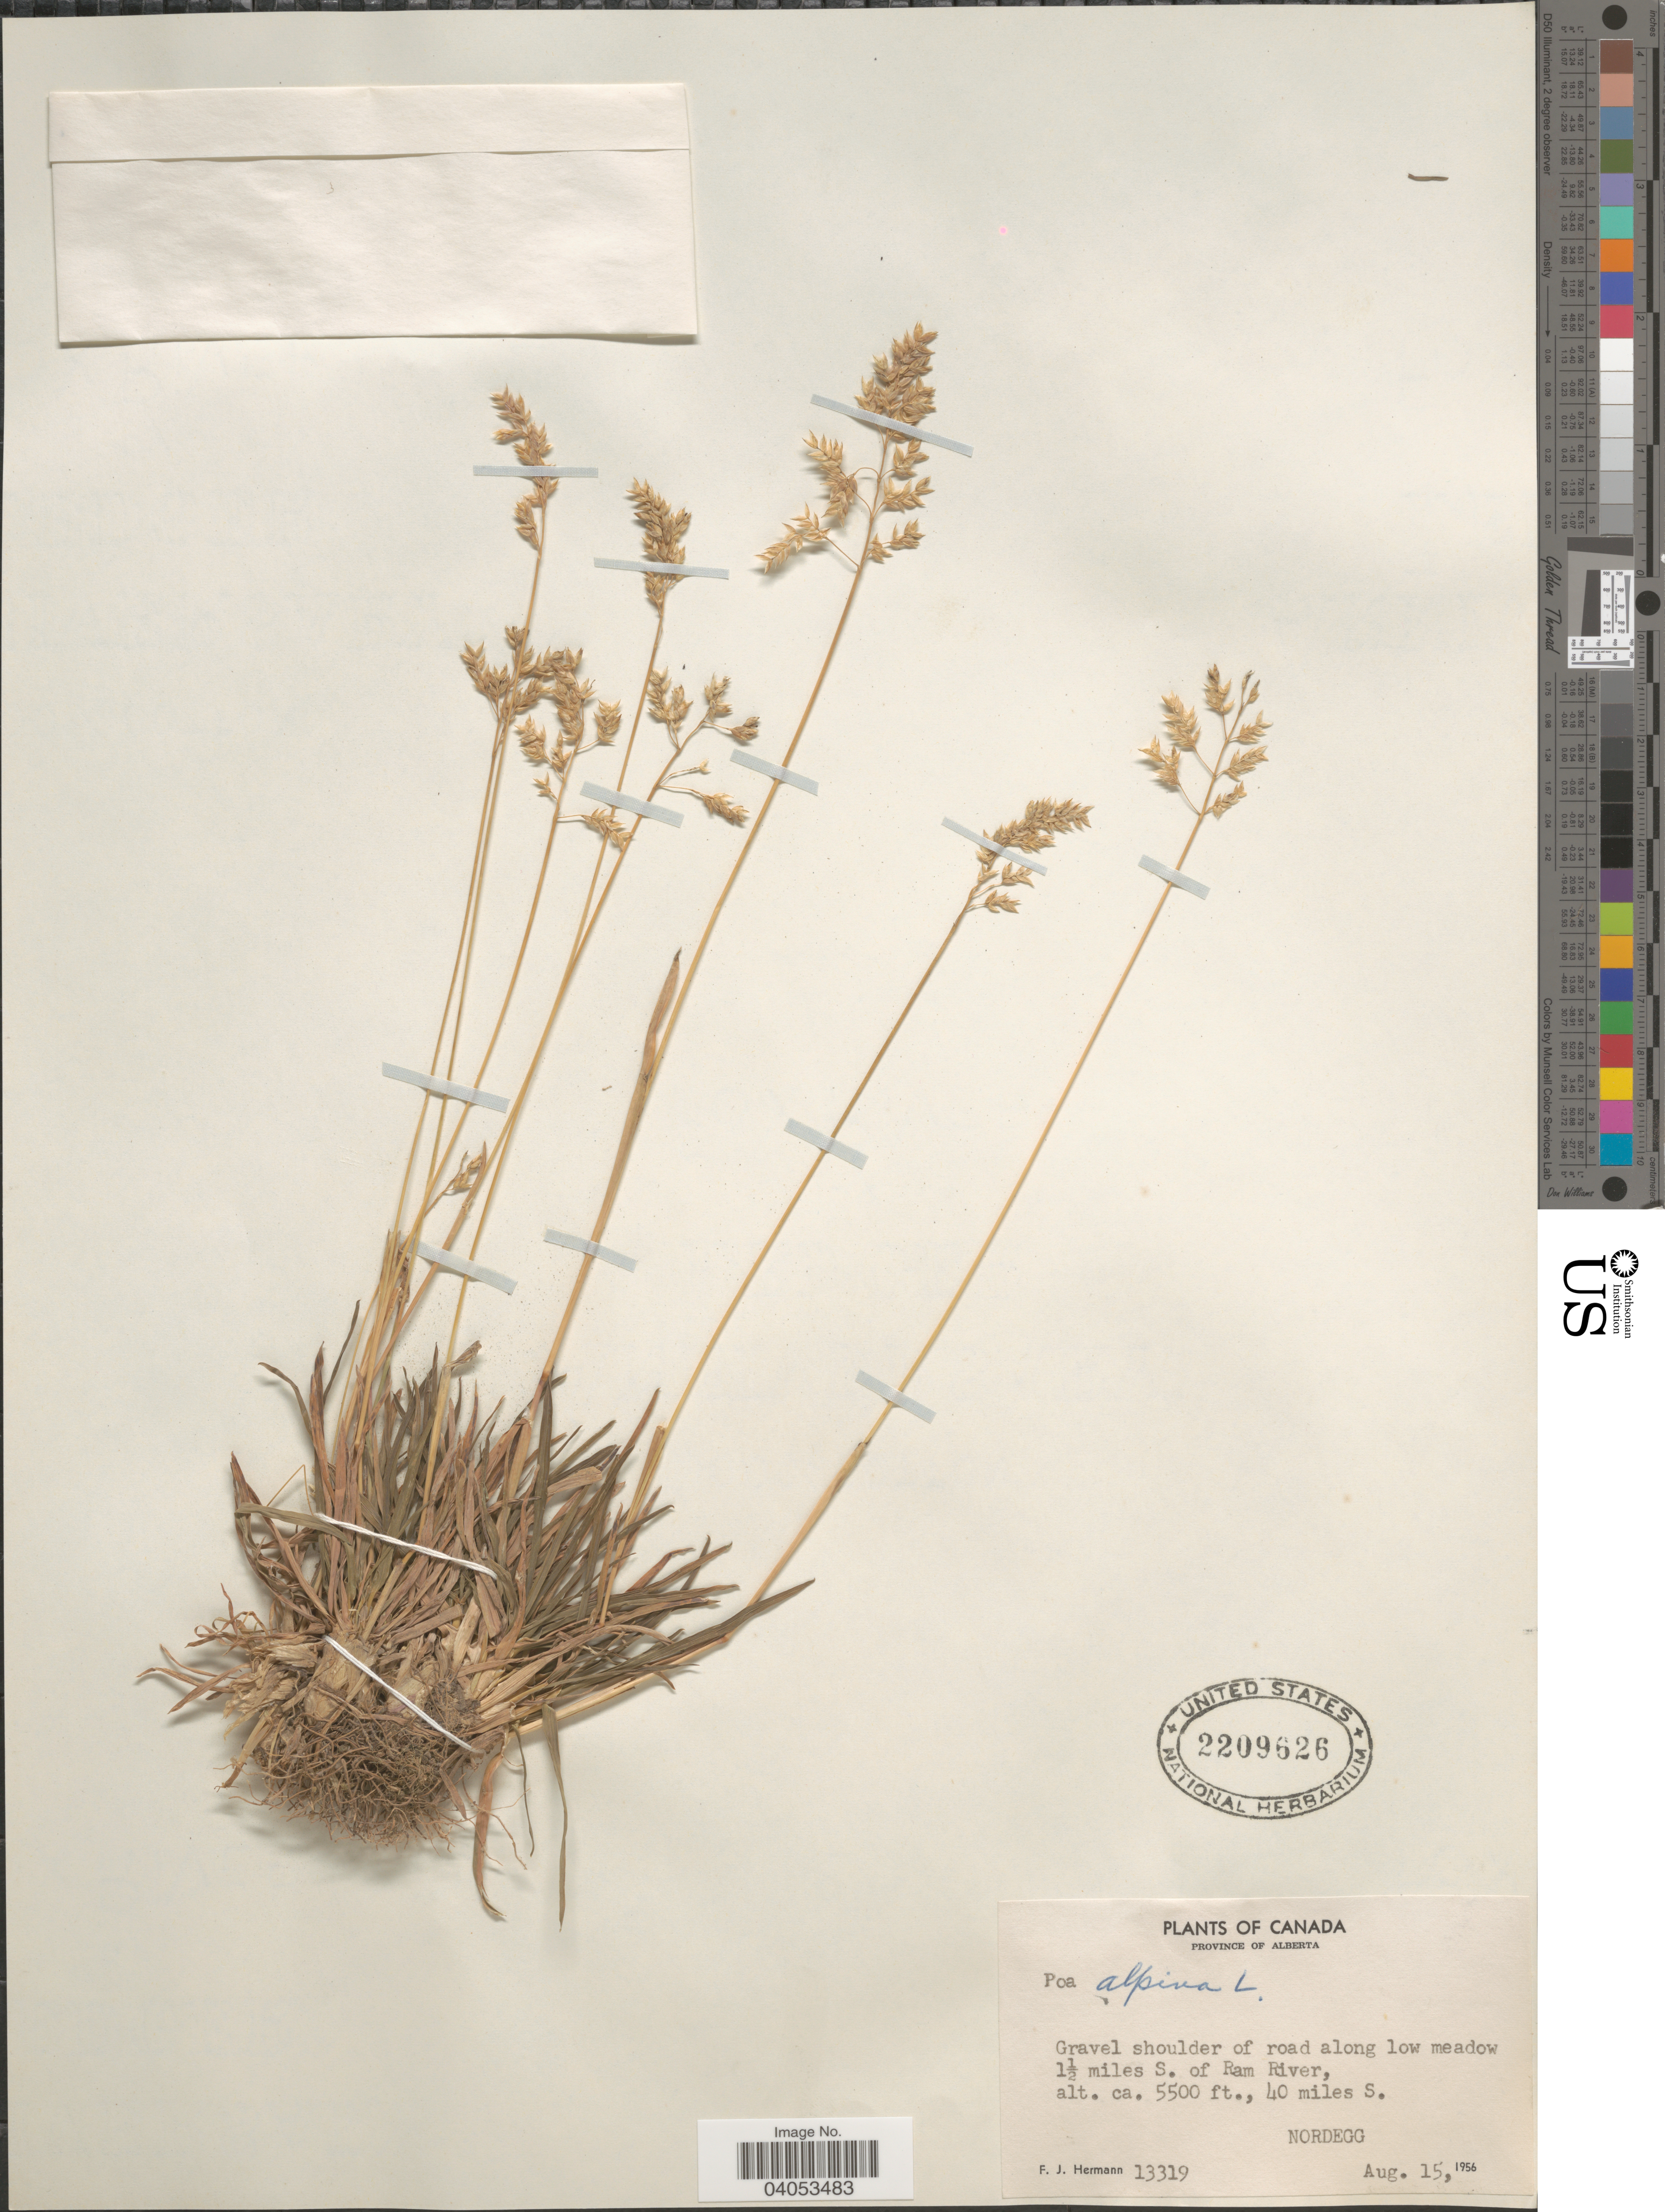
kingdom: Plantae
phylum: Tracheophyta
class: Liliopsida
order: Poales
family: Poaceae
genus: Poa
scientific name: Poa alpina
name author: L.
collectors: F. J. Hermann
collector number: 13319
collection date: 1956-08-15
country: Canada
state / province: Alberta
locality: Gravel shoulder of road along low meadow 1½ miles S. of Ram River, 40 miles S. Nordegg.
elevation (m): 1676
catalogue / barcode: US 2209626